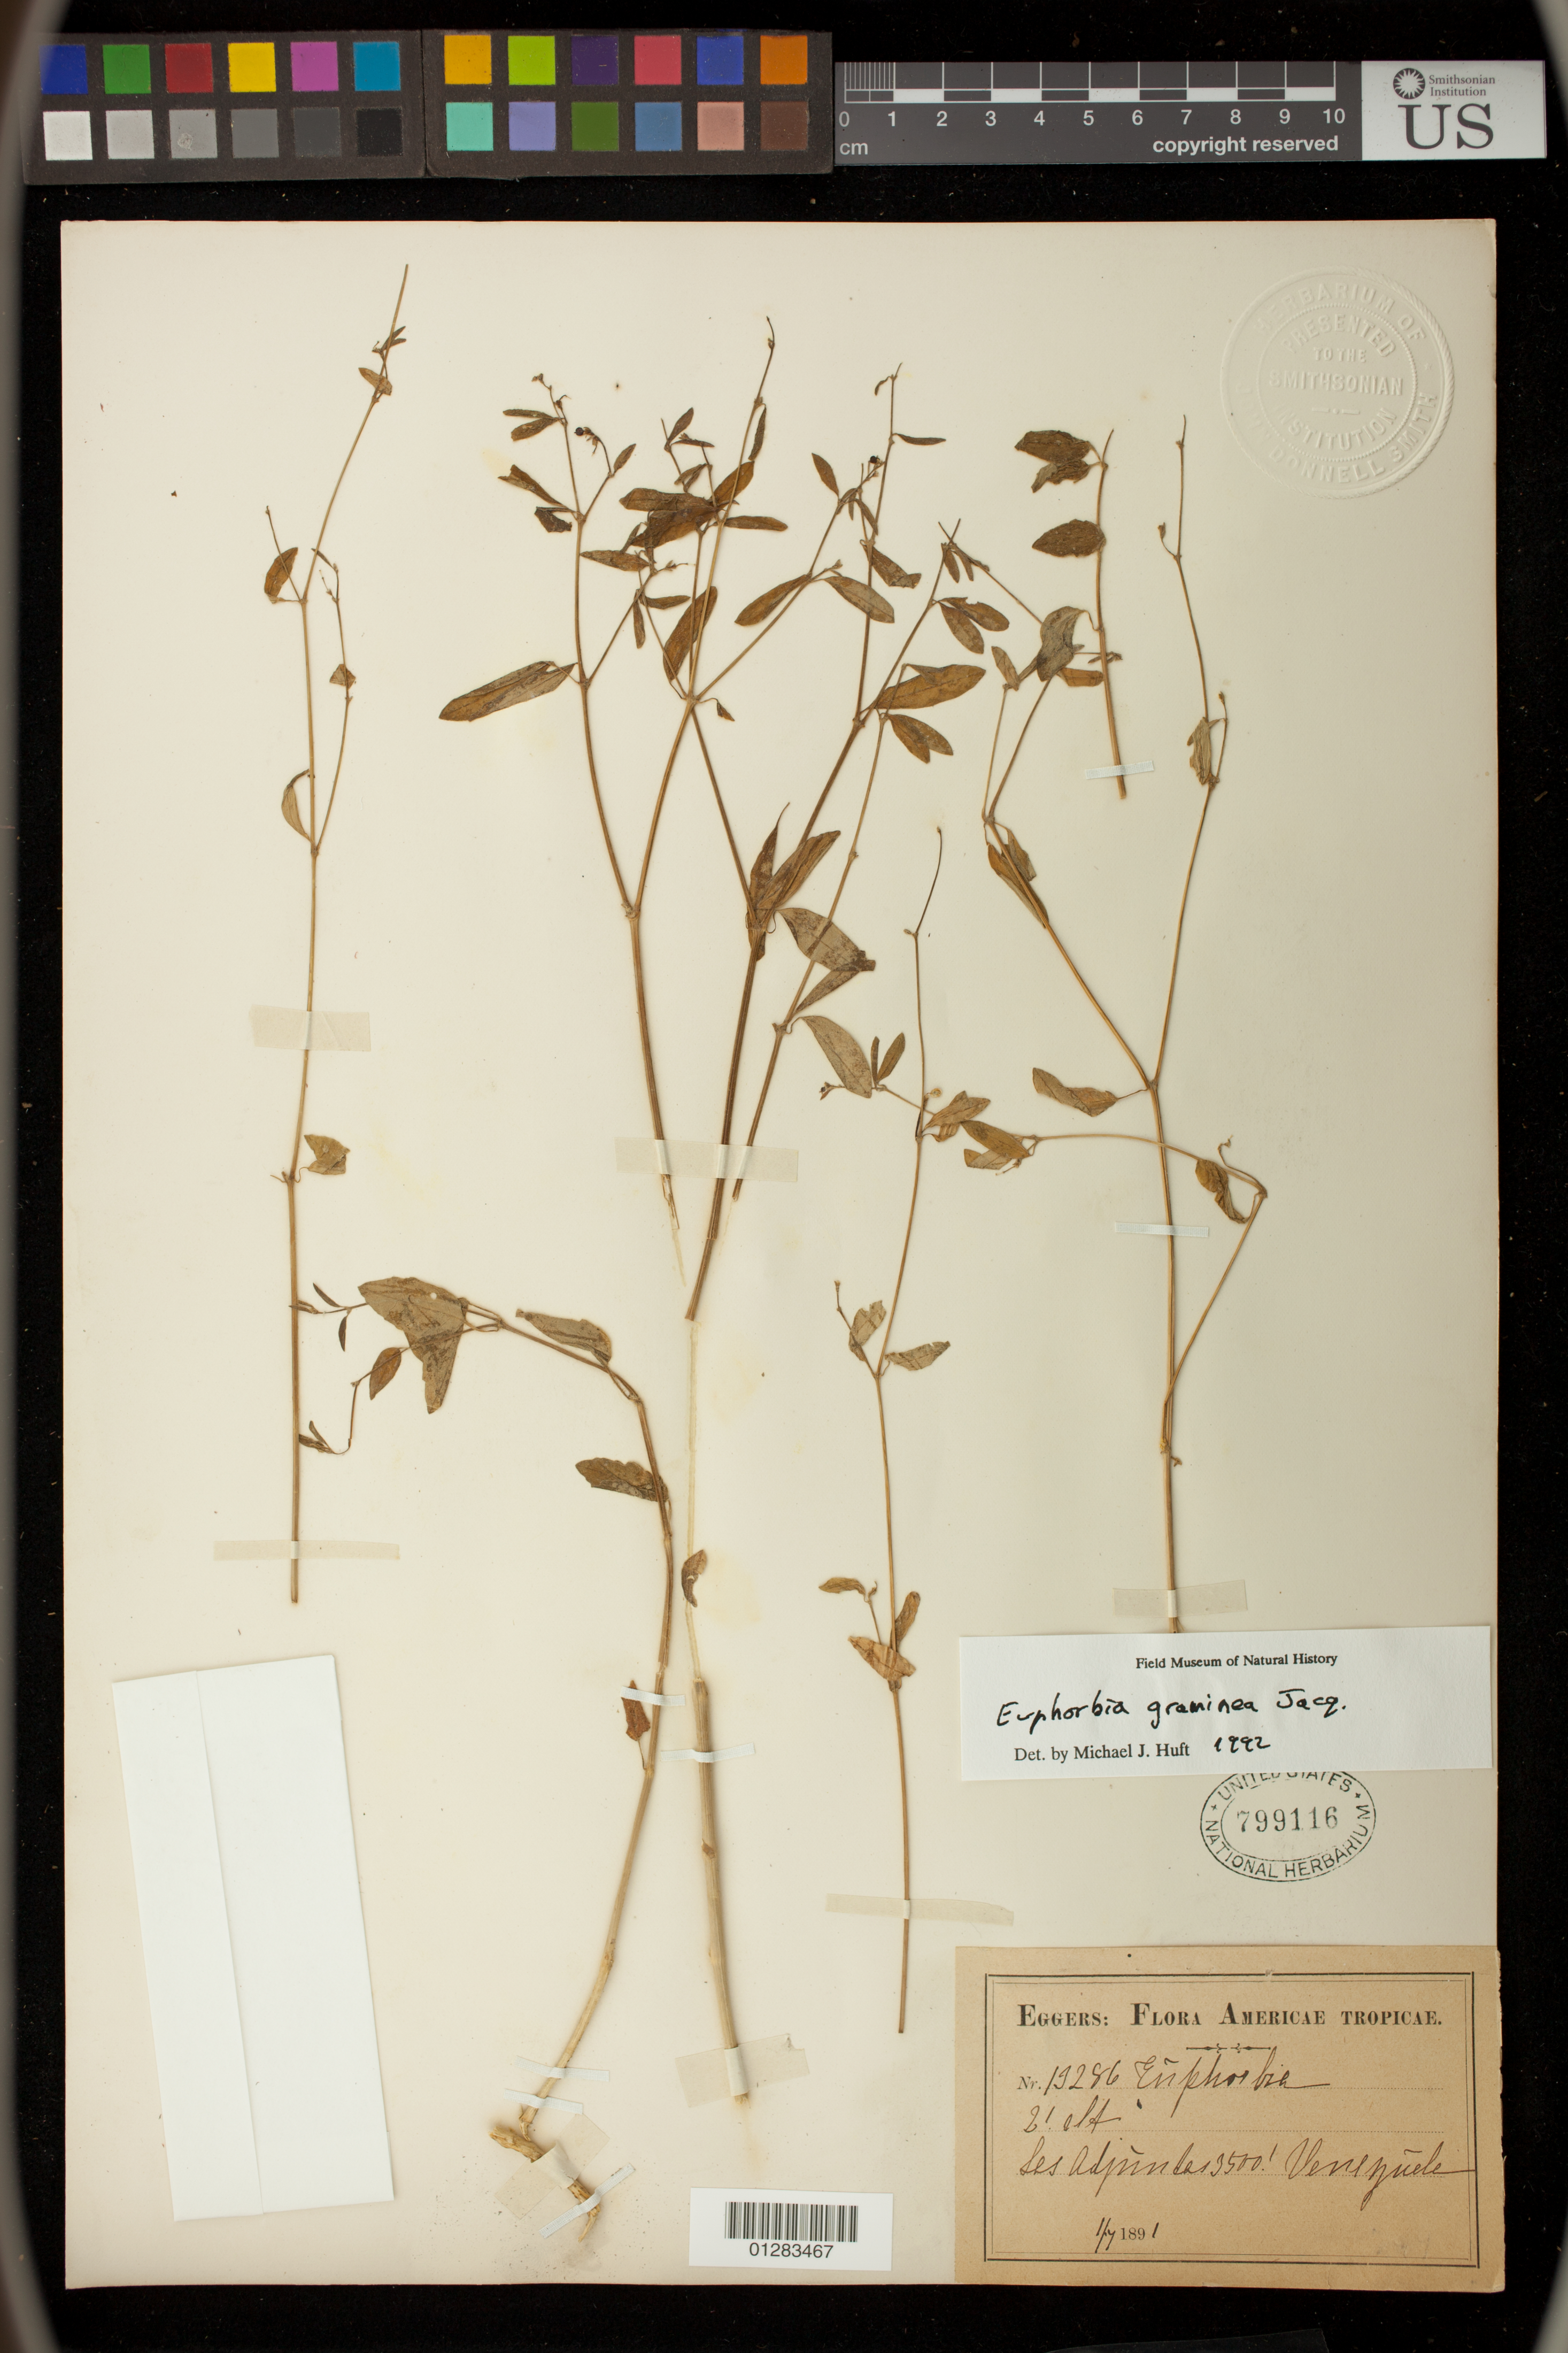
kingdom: Plantae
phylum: Tracheophyta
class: Magnoliopsida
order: Malpighiales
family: Euphorbiaceae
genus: Euphorbia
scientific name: Euphorbia graminea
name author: Jacq.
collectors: H. F. A. von Eggers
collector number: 13286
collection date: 1891-07-01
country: Venezuela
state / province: Mérida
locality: Las Adjuntas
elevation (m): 3500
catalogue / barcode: US 799116